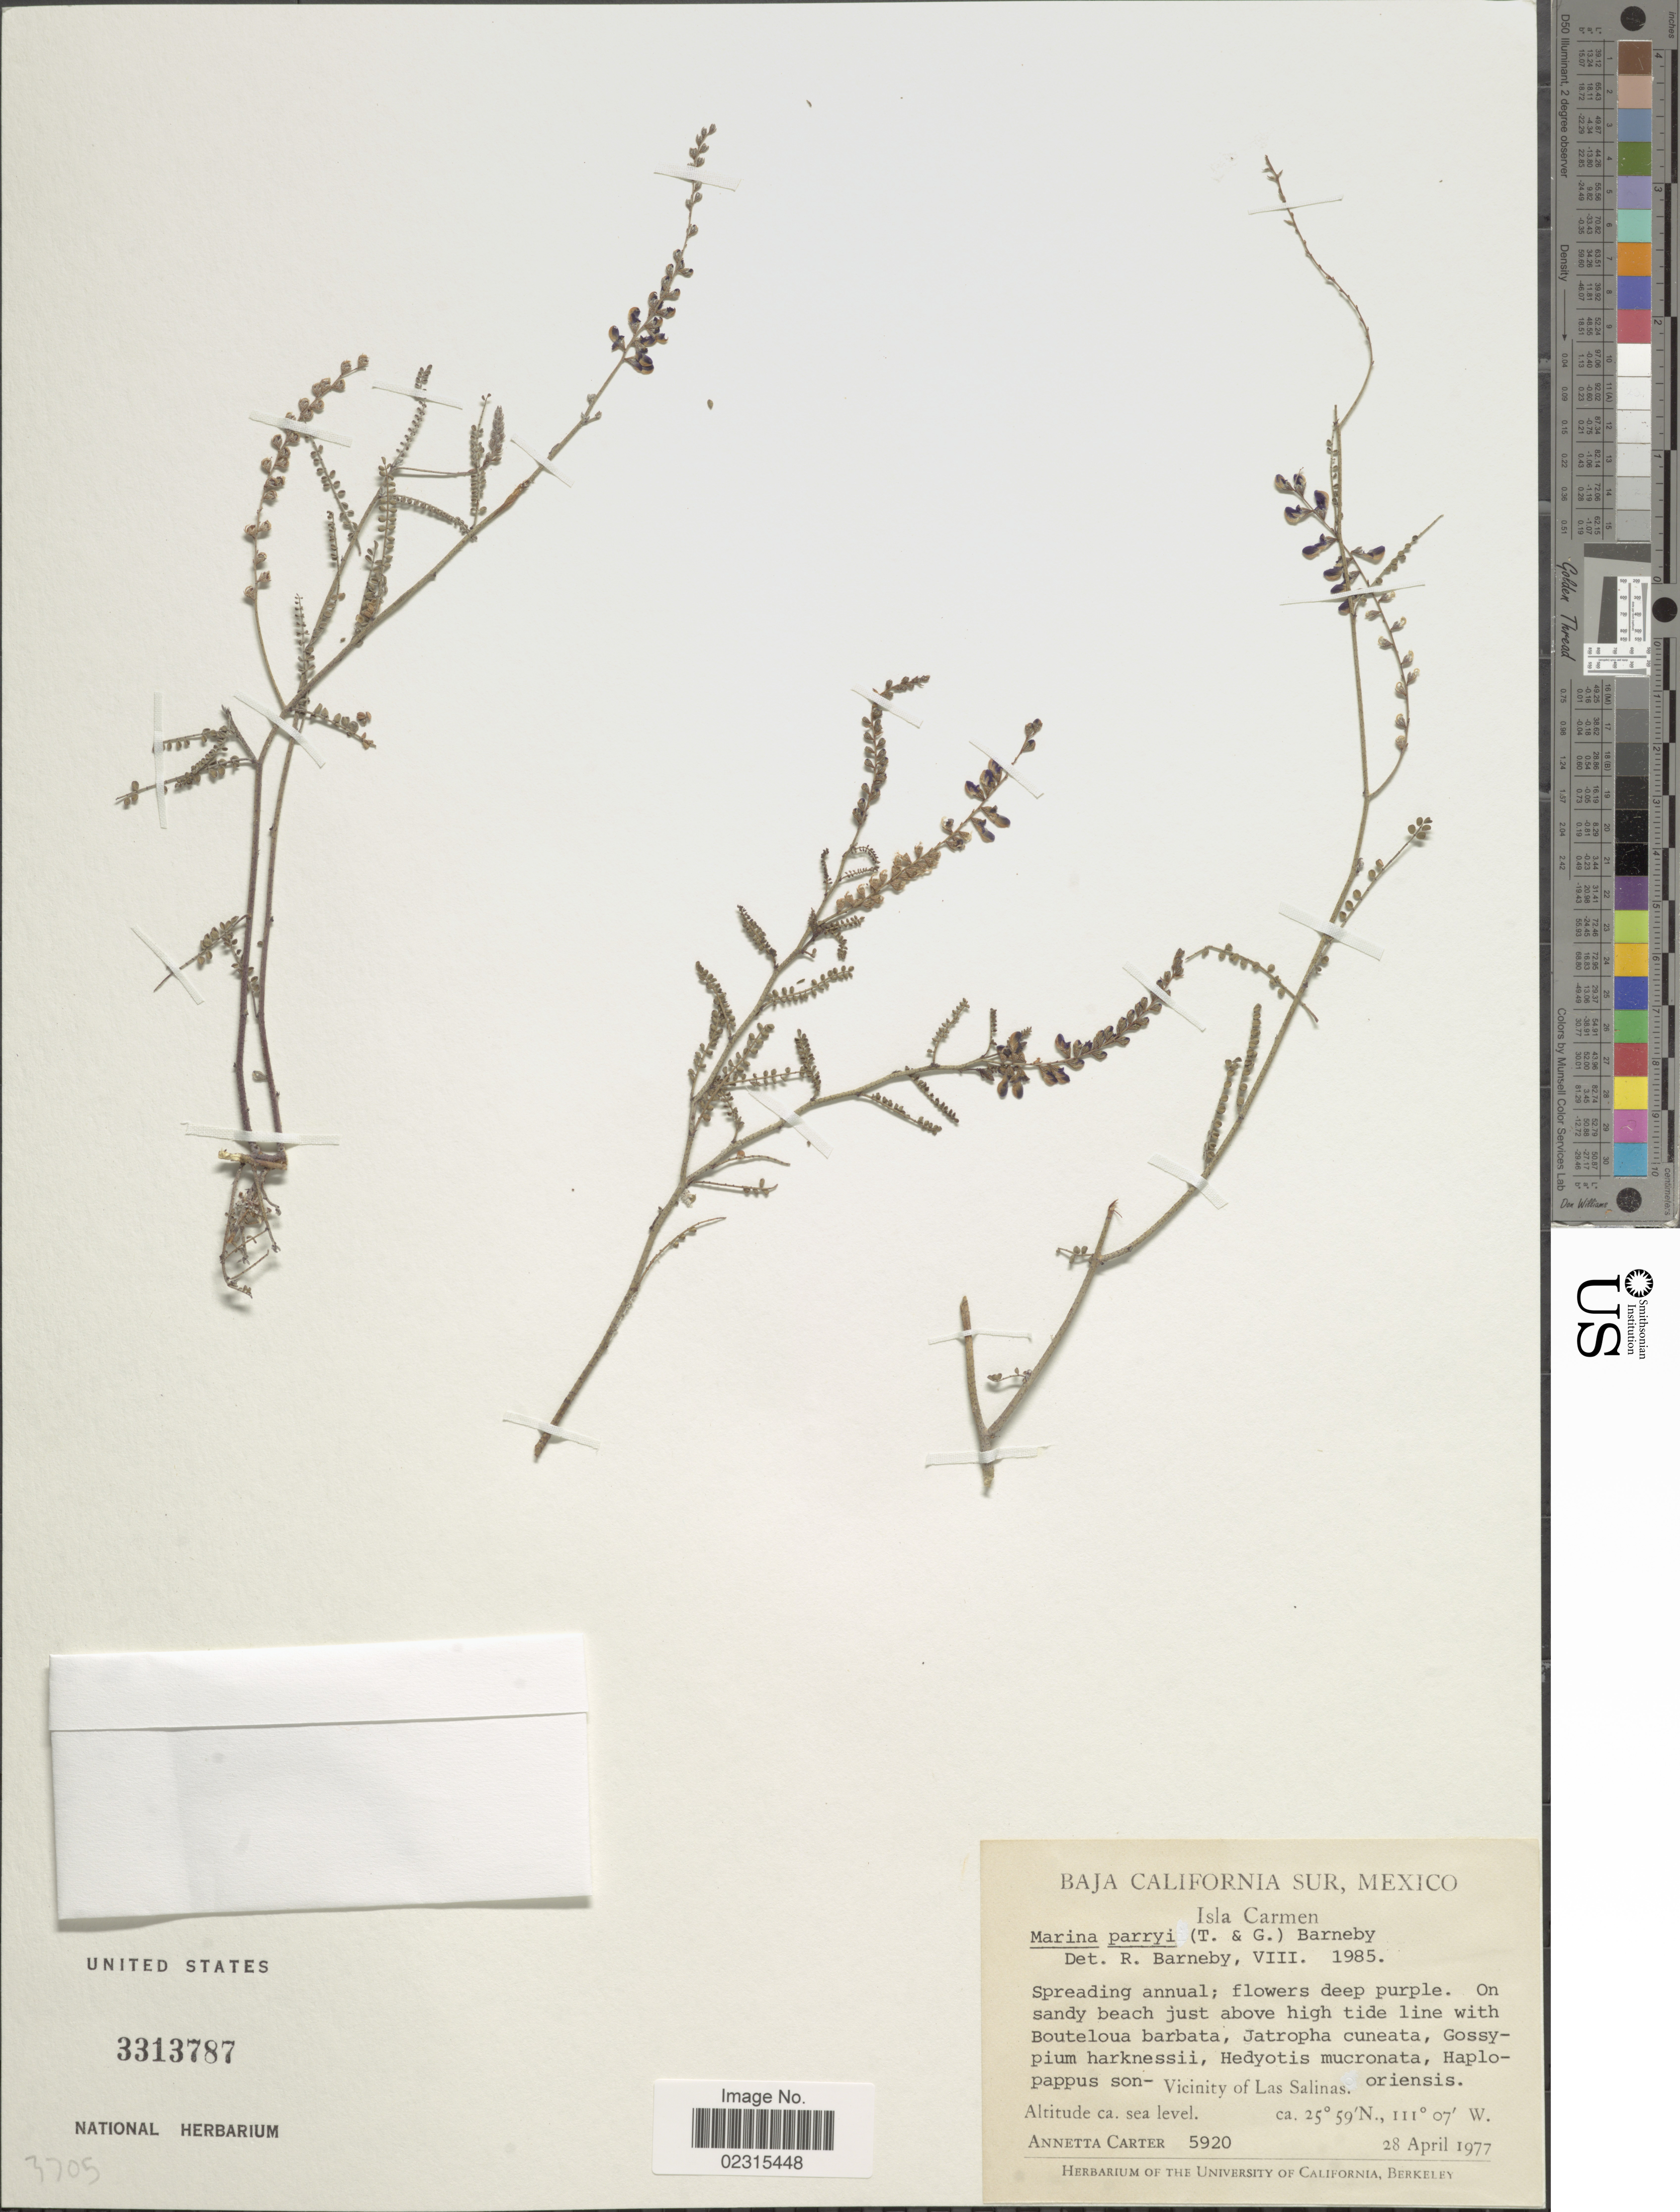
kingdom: Plantae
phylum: Tracheophyta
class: Magnoliopsida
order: Fabales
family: Fabaceae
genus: Marina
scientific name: Marina parryi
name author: (Torr. & A. Gray) Barneby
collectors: A. Carter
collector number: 5920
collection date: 1977-04-28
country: Mexico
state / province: Baja California Sur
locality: Isla Carmen, Vicinity of Las Salinas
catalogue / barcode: US 3313787